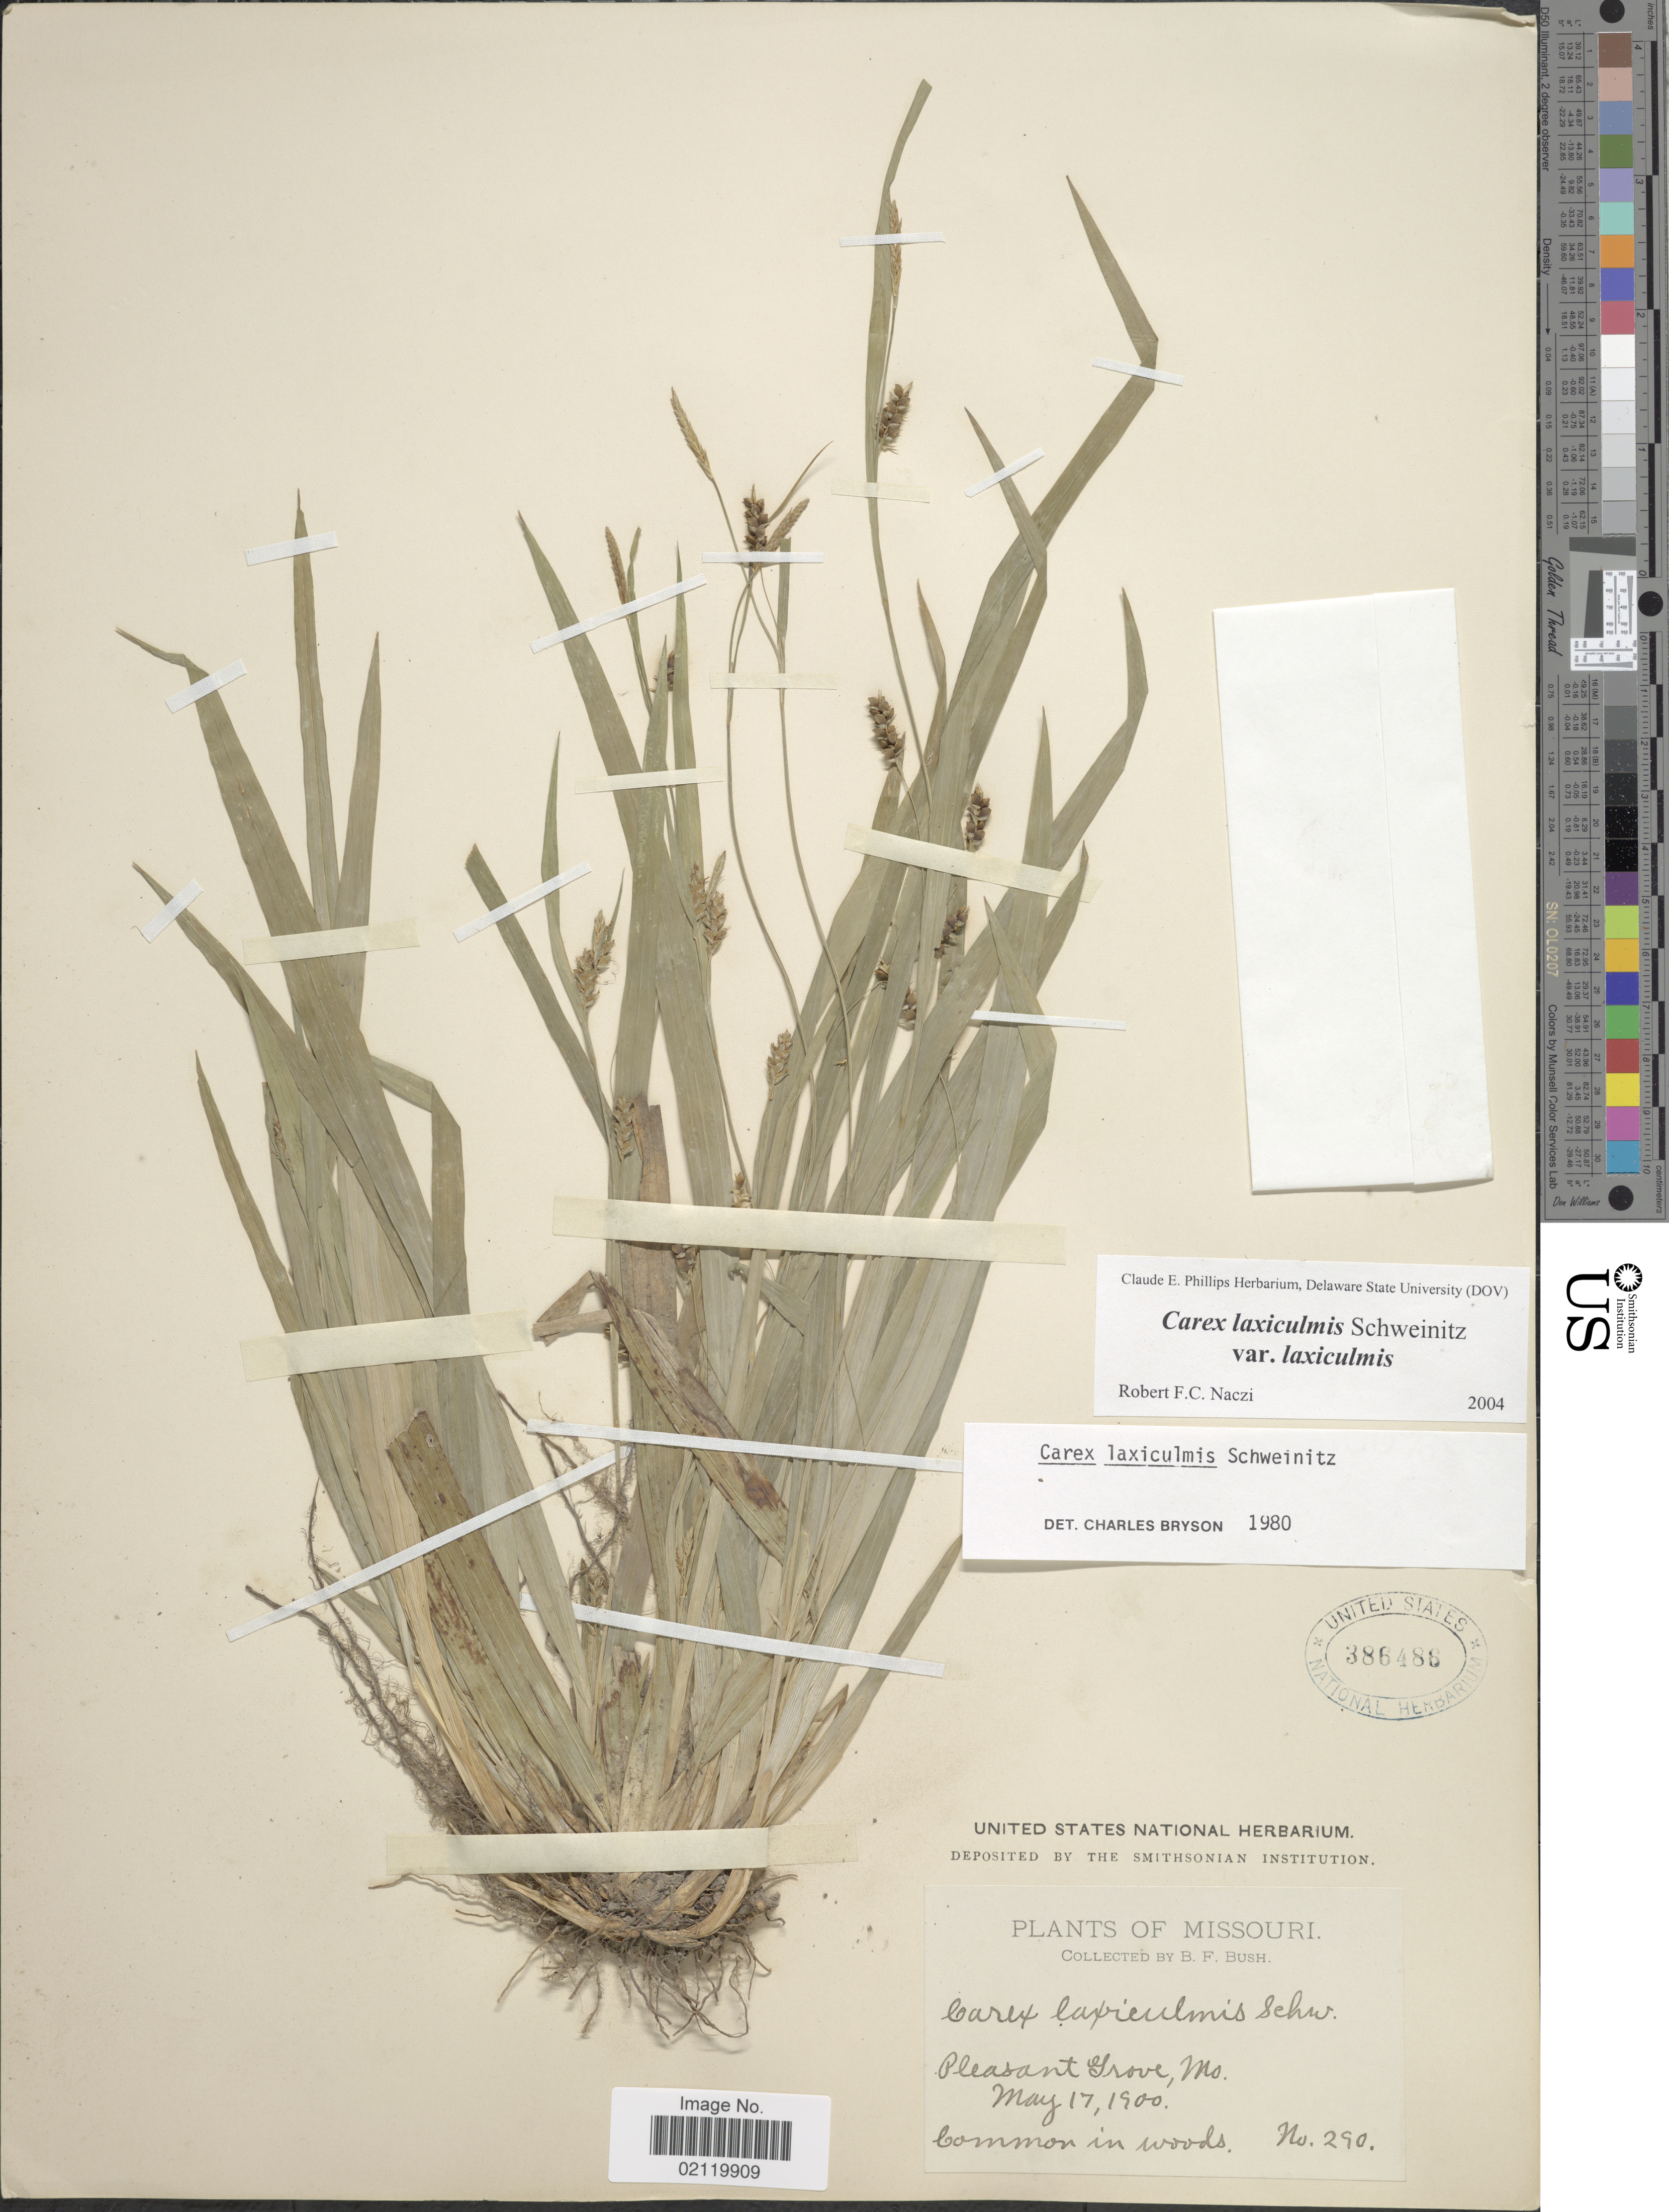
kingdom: Plantae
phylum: Tracheophyta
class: Liliopsida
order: Poales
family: Cyperaceae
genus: Carex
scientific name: Carex laxiculmis var. laxiculmis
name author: Schwein.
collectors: B. F. Bush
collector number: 290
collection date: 1900-05-17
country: United States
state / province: Missouri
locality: Pleasant Grove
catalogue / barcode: US 386486